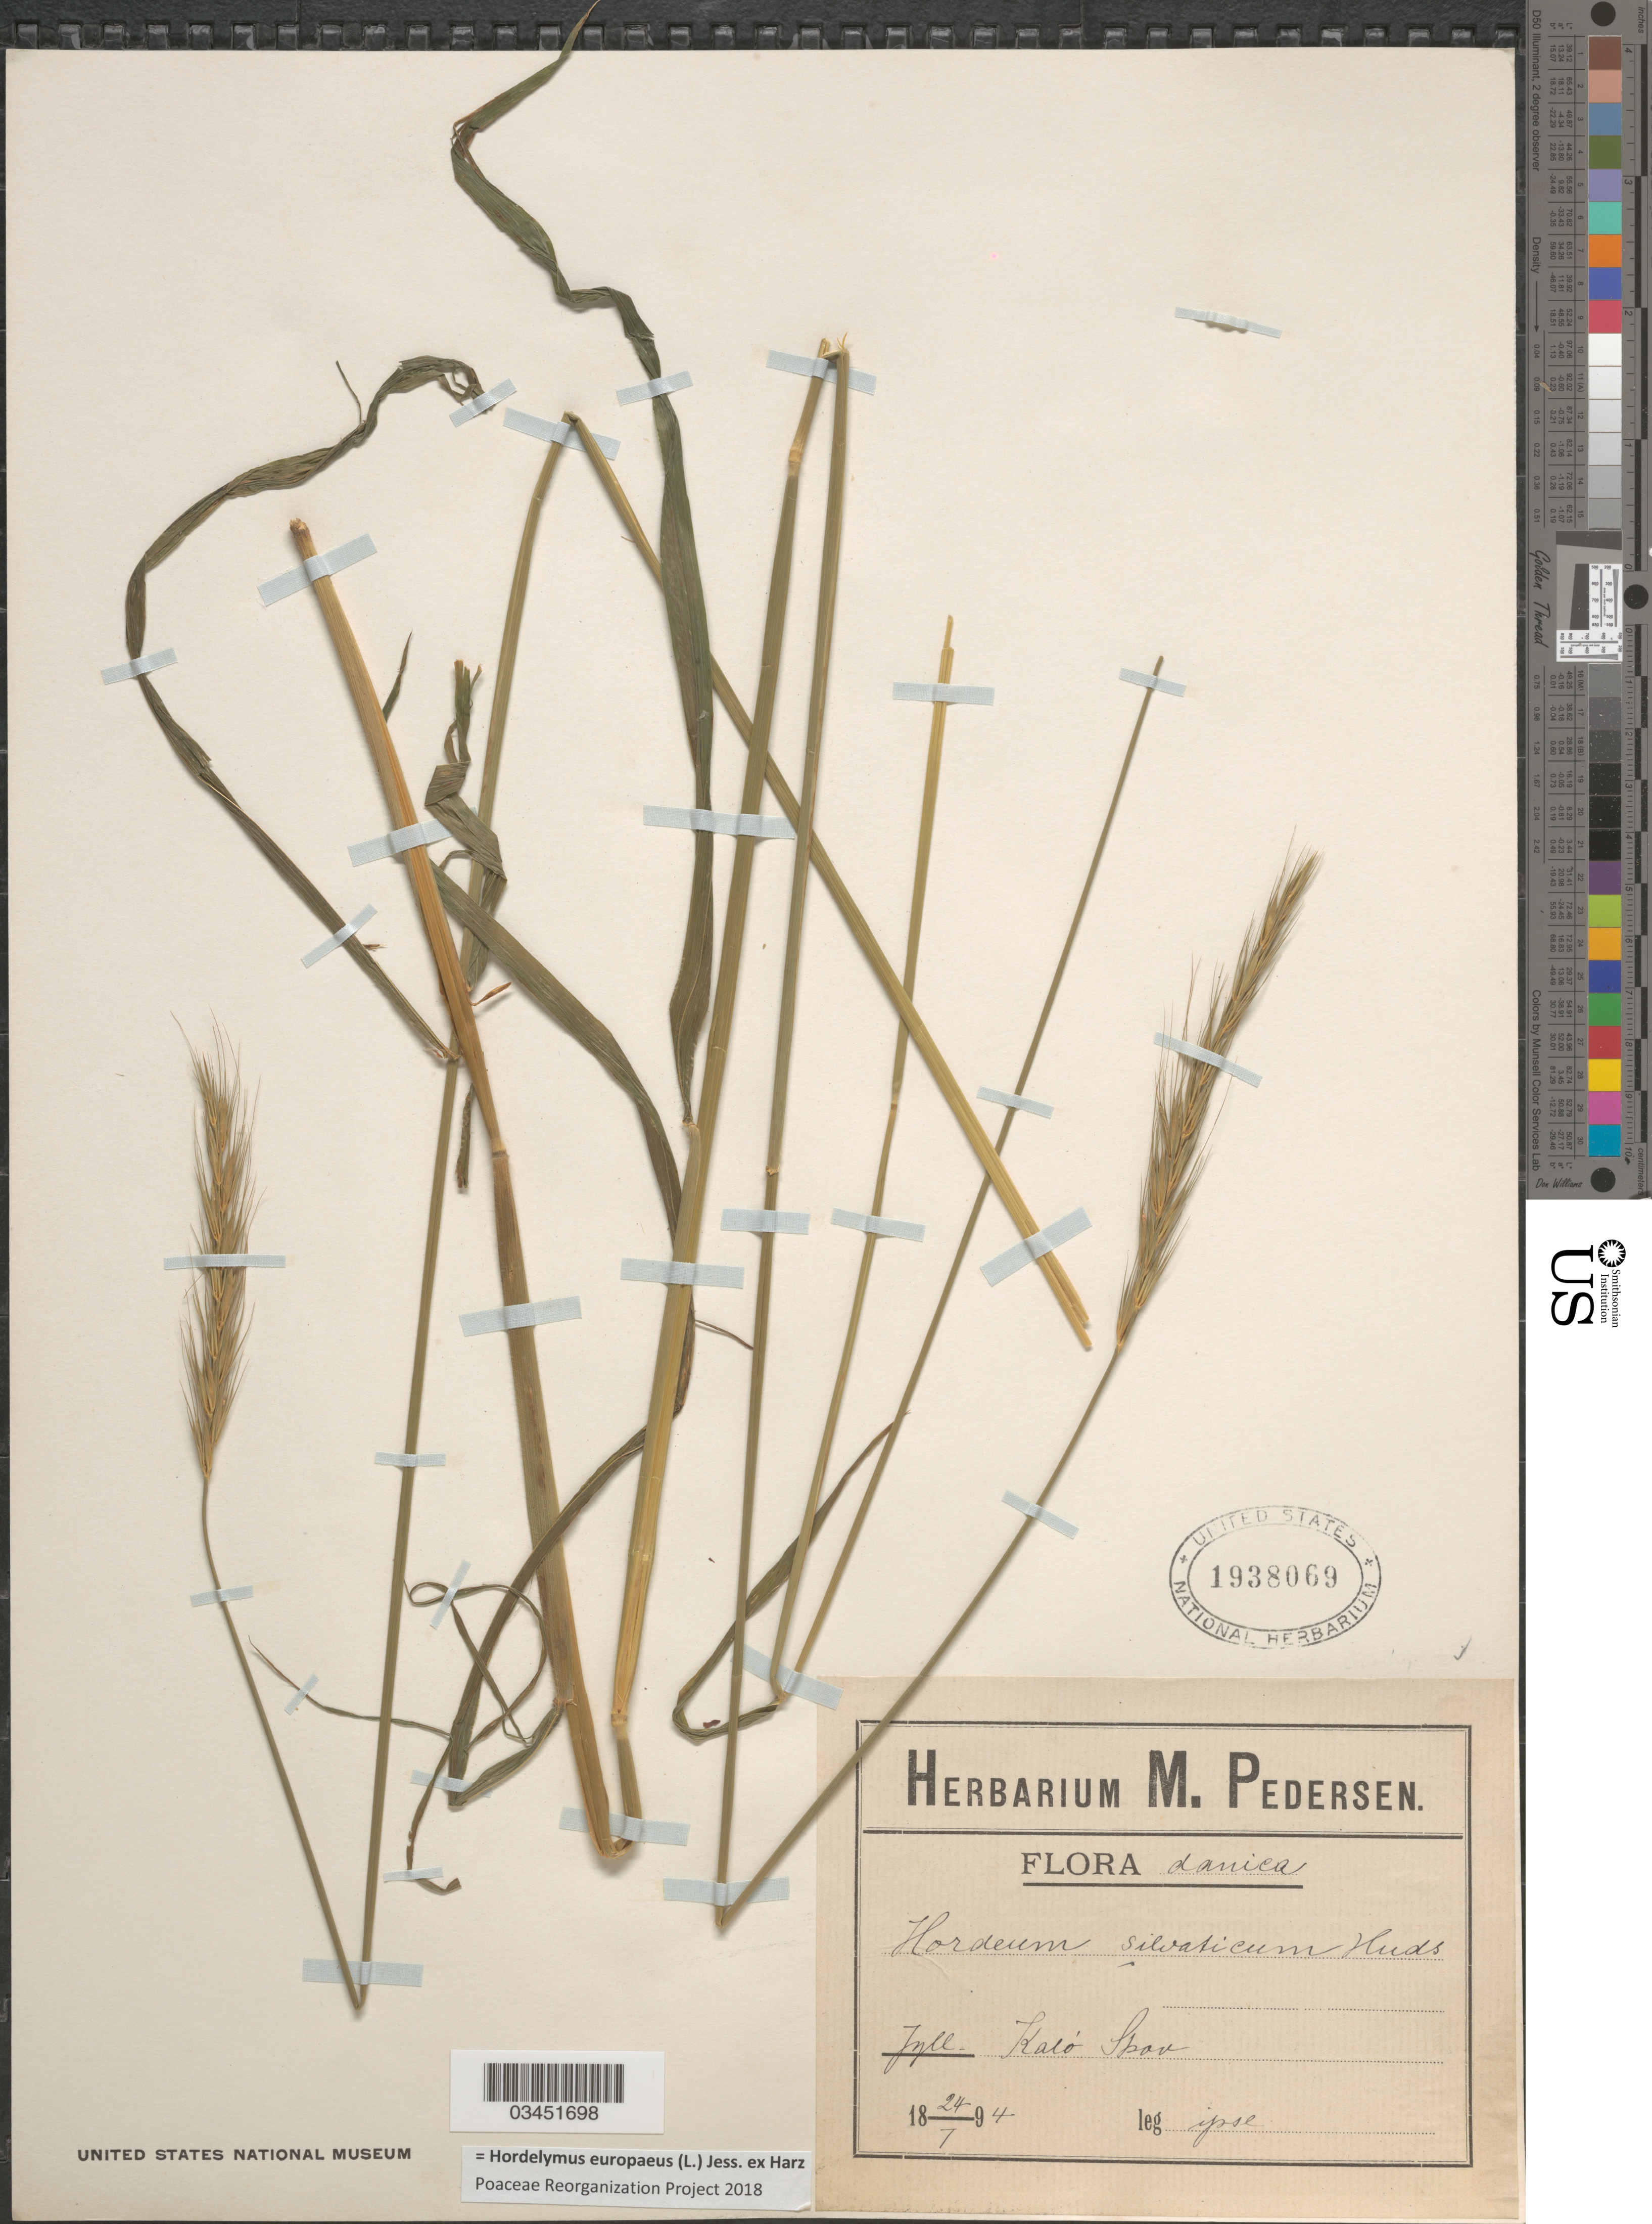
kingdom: Plantae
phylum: Tracheophyta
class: Liliopsida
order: Poales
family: Poaceae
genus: Hordelymus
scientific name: Hordelymus europaeus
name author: (L.) Jess. ex Harz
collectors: M. Pedersen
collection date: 1894-07-24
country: Denmark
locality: Danica. Jyll. Kalo Skov.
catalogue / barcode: US 1938069